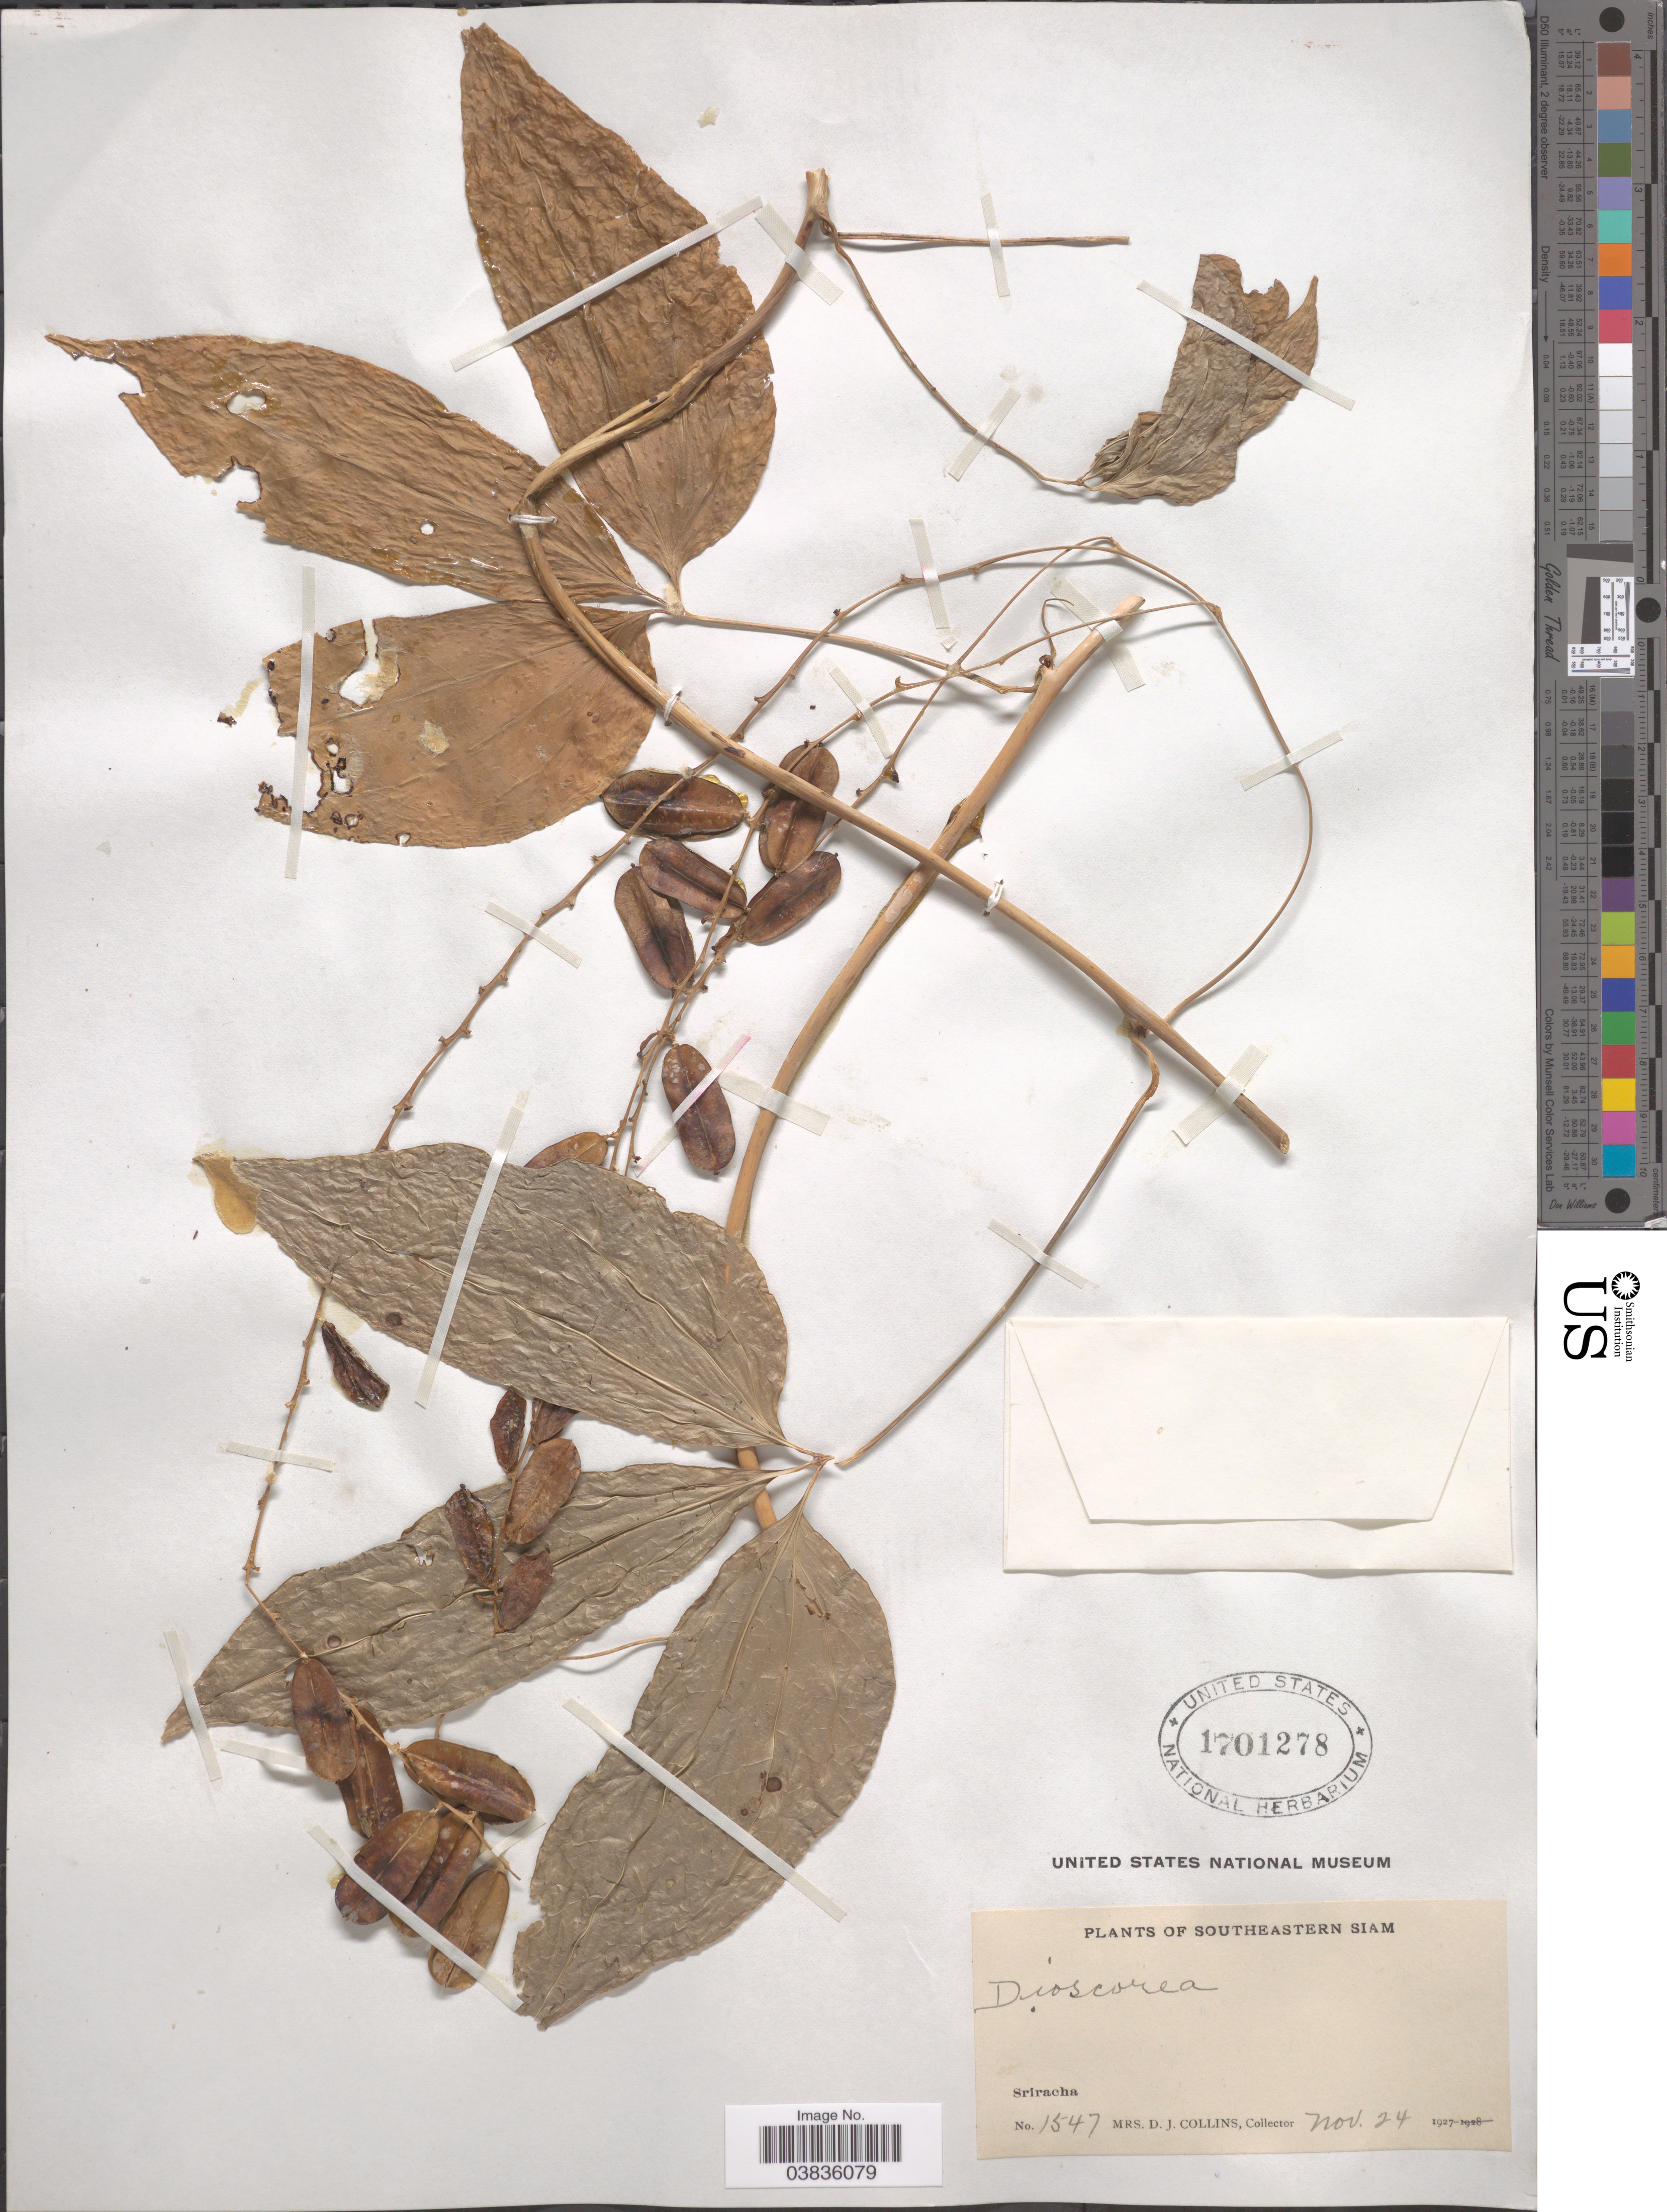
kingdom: Plantae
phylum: Tracheophyta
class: Liliopsida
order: Dioscoreales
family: Dioscoreaceae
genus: Dioscorea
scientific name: Dioscorea sp.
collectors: Mrs. D. J. Collins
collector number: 1547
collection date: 1927-11-24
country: Thailand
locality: Southeastern Siam. Sriracha.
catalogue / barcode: US 1701278